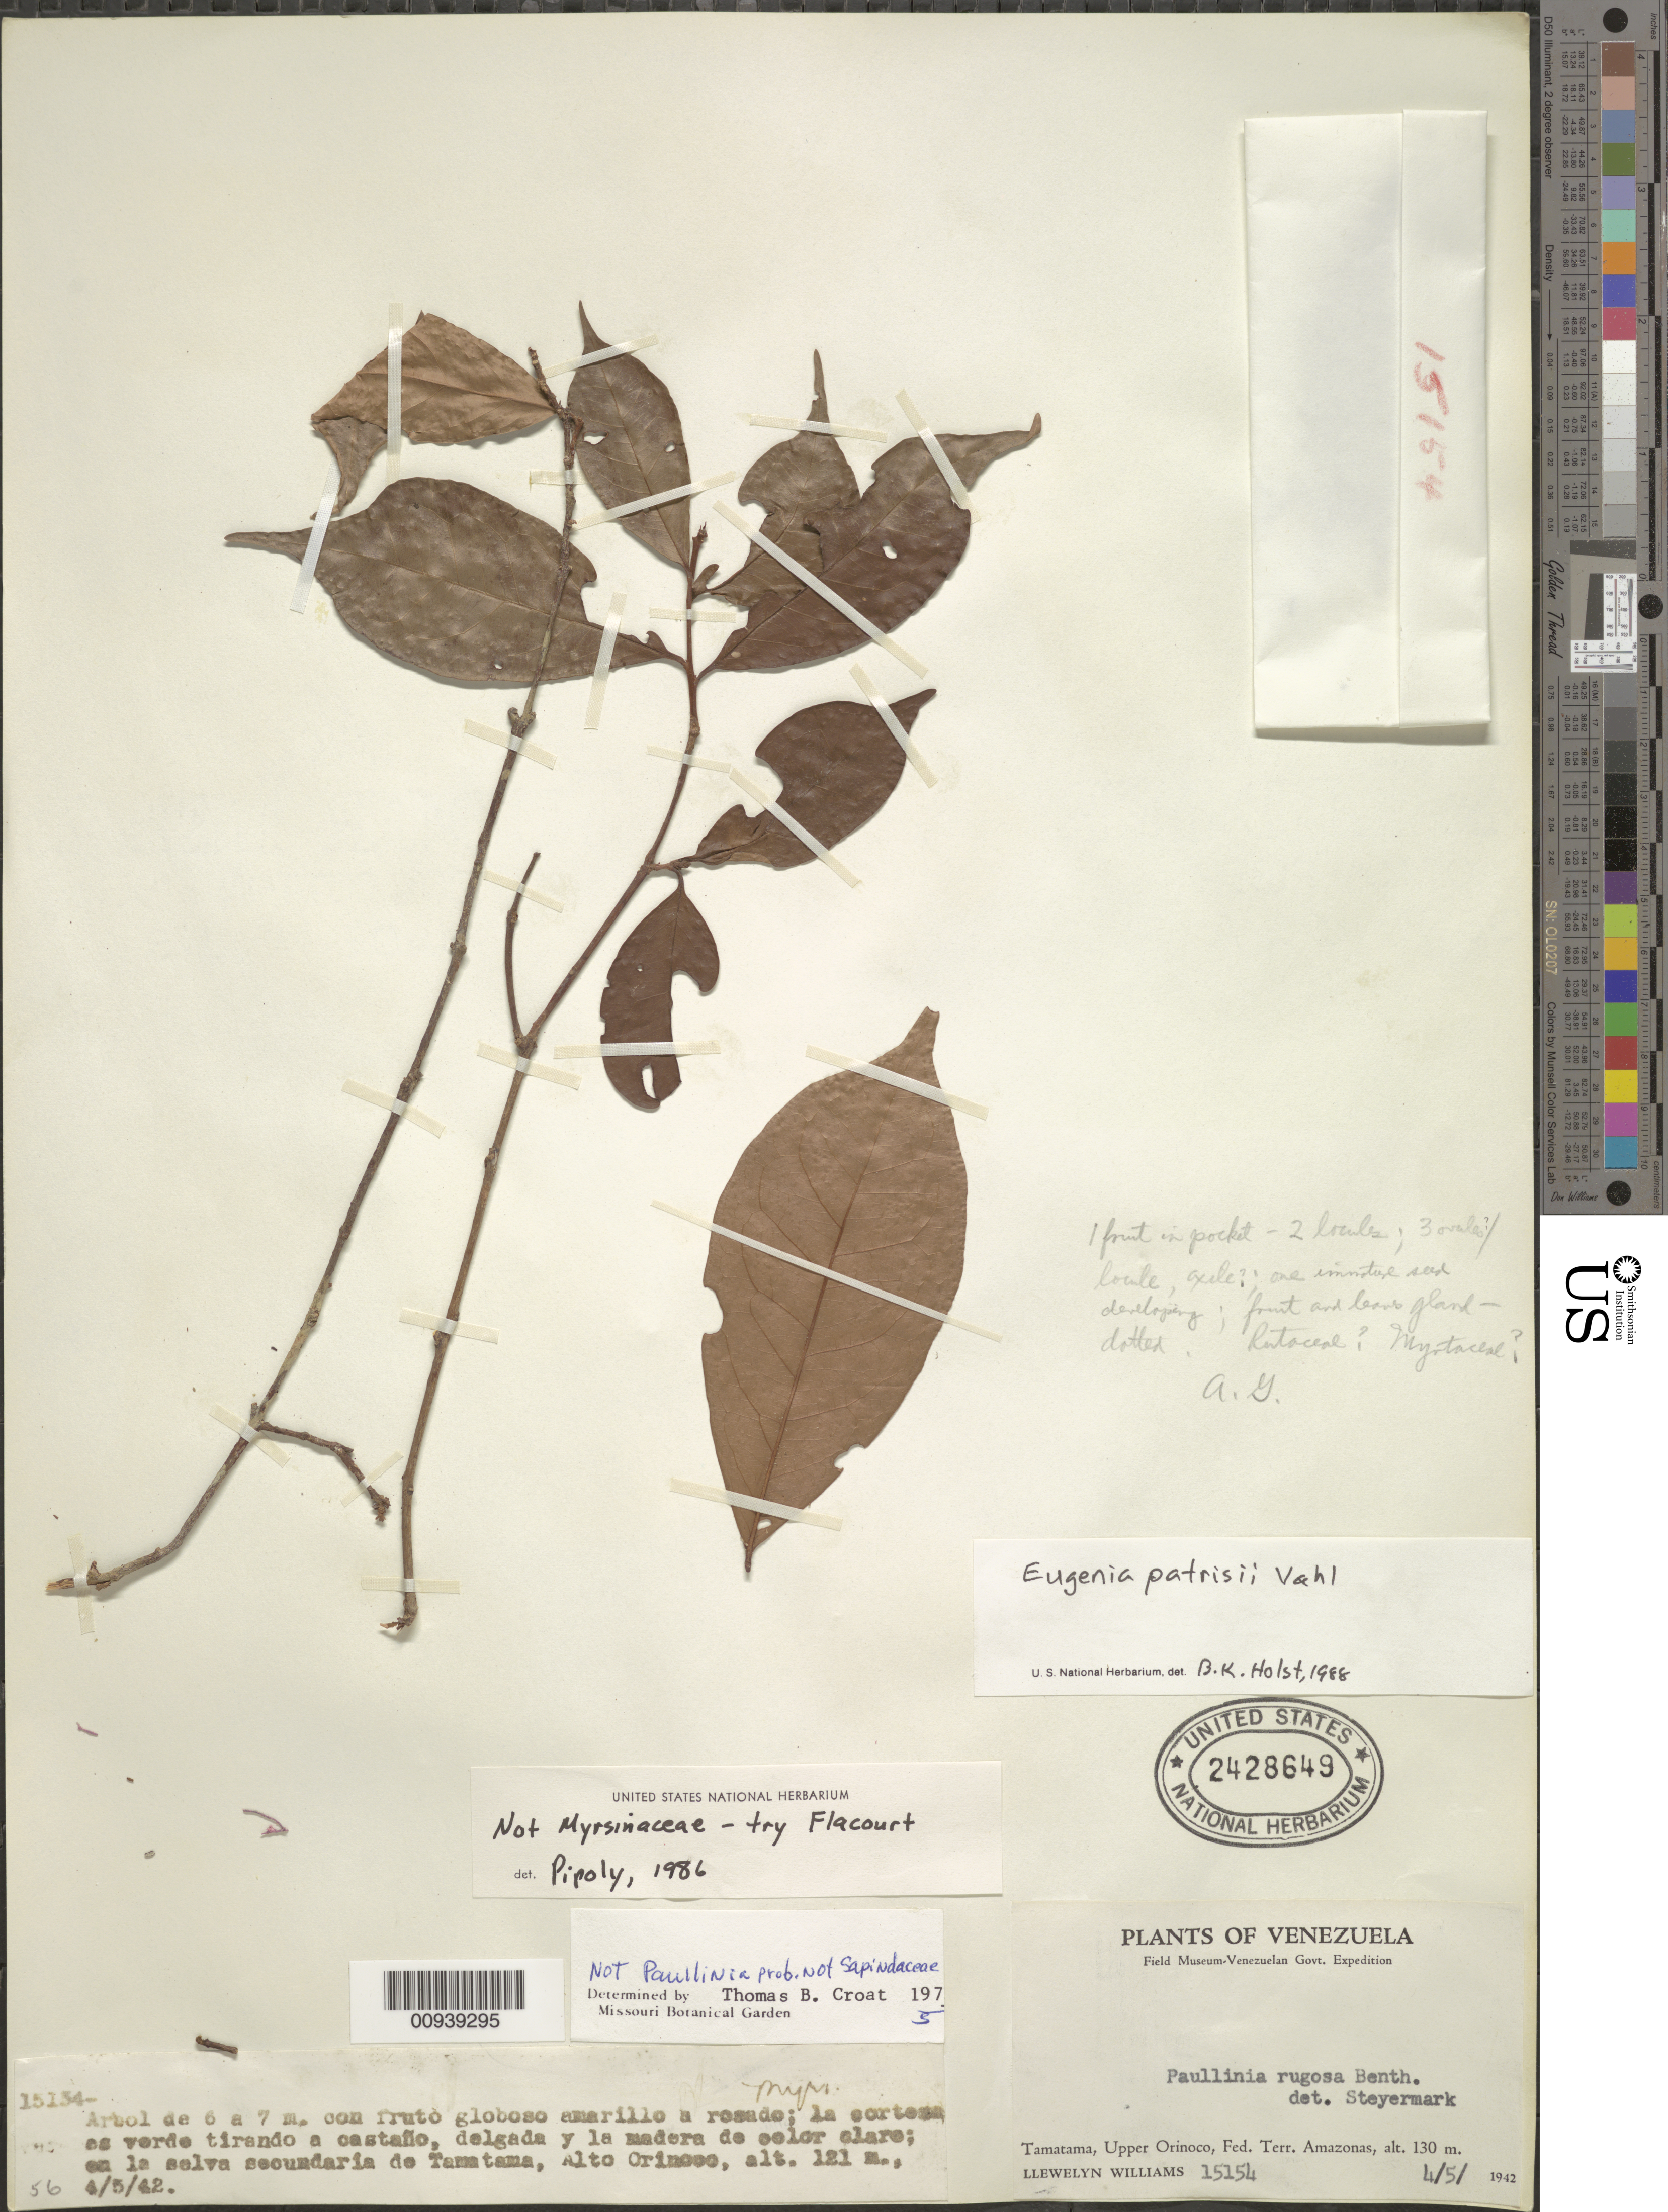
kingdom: Plantae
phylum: Tracheophyta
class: Magnoliopsida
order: Myrtales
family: Myrtaceae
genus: Eugenia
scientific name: Eugenia patrisii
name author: Vahl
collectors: Ll. Williams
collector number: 15154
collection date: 1942-05-04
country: Venezuela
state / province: Amazonas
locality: Tamatama, Upper Orinoco, Fed. Terr. Amazonas. En la selva secundaria de Tamatama, Alto Orinoco.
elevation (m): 121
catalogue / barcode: US 2428649